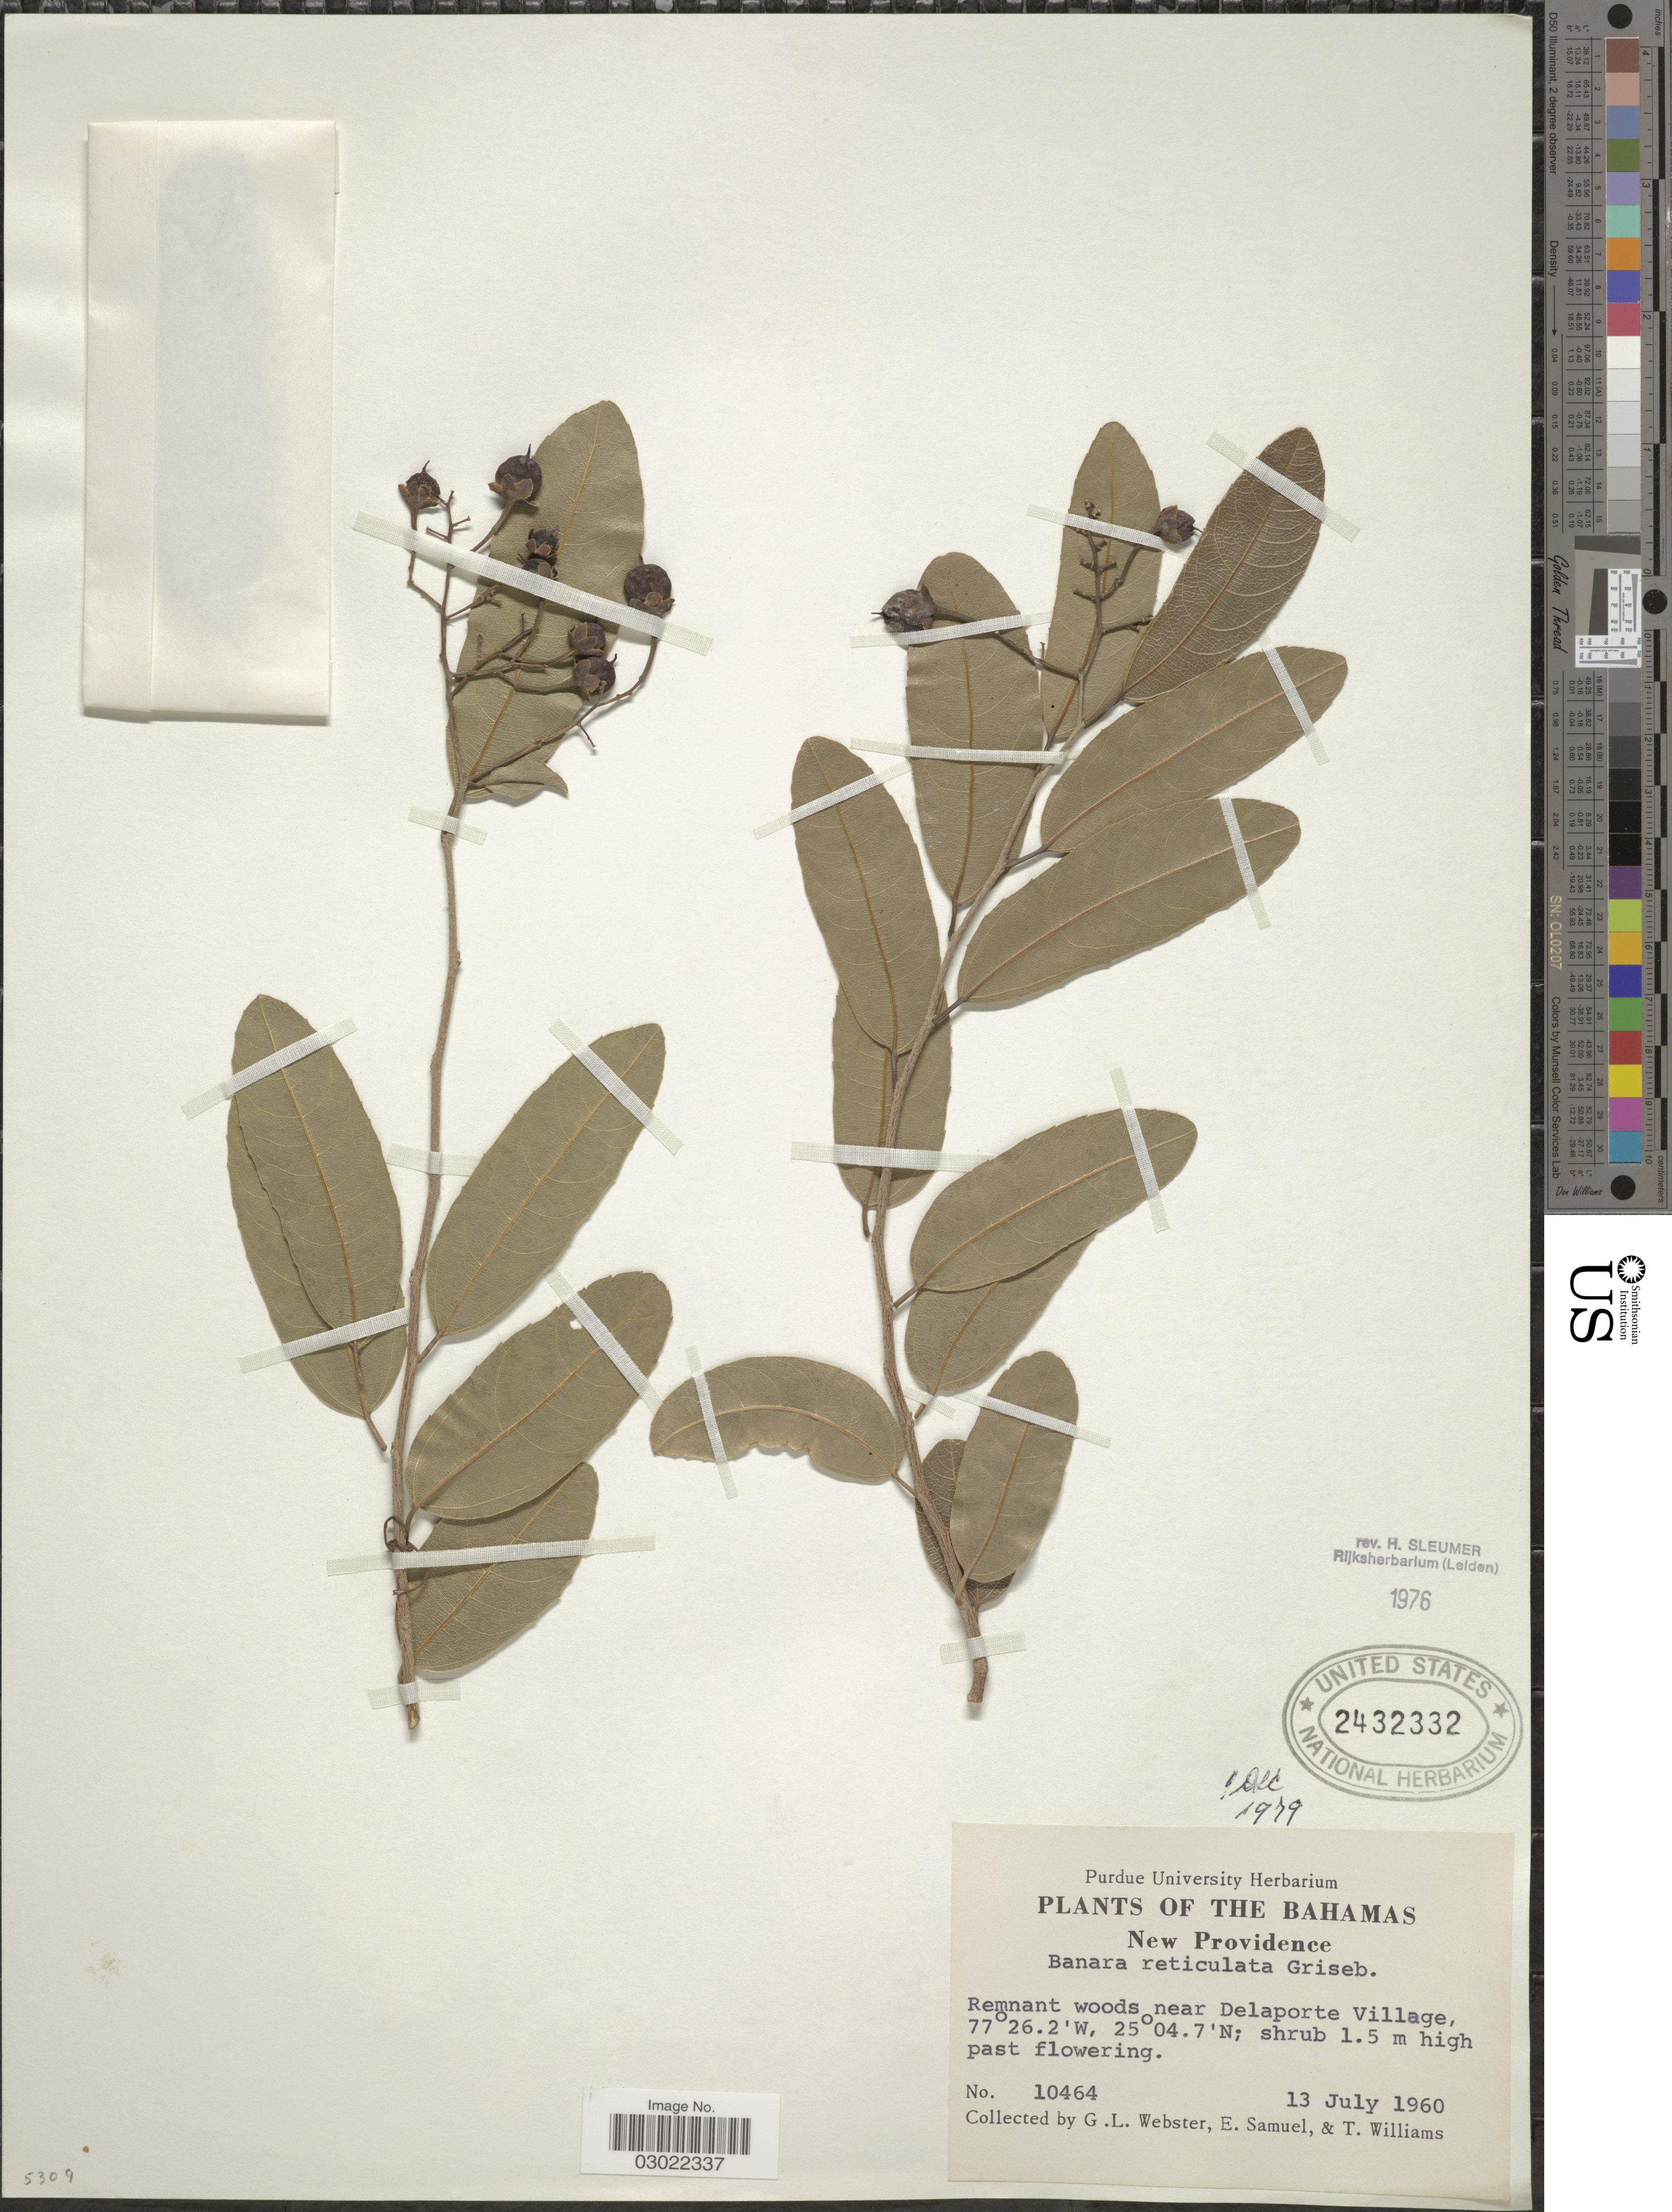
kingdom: Plantae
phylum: Tracheophyta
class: Magnoliopsida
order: Malpighiales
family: Salicaceae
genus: Banara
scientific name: Banara reticulata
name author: Griseb.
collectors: G. L. Webster, E. Samuel & T. Williams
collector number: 10464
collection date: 1960-07-13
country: Bahamas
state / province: New Providence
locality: Remnant woods near Delaporte Village.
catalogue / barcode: US 2432332